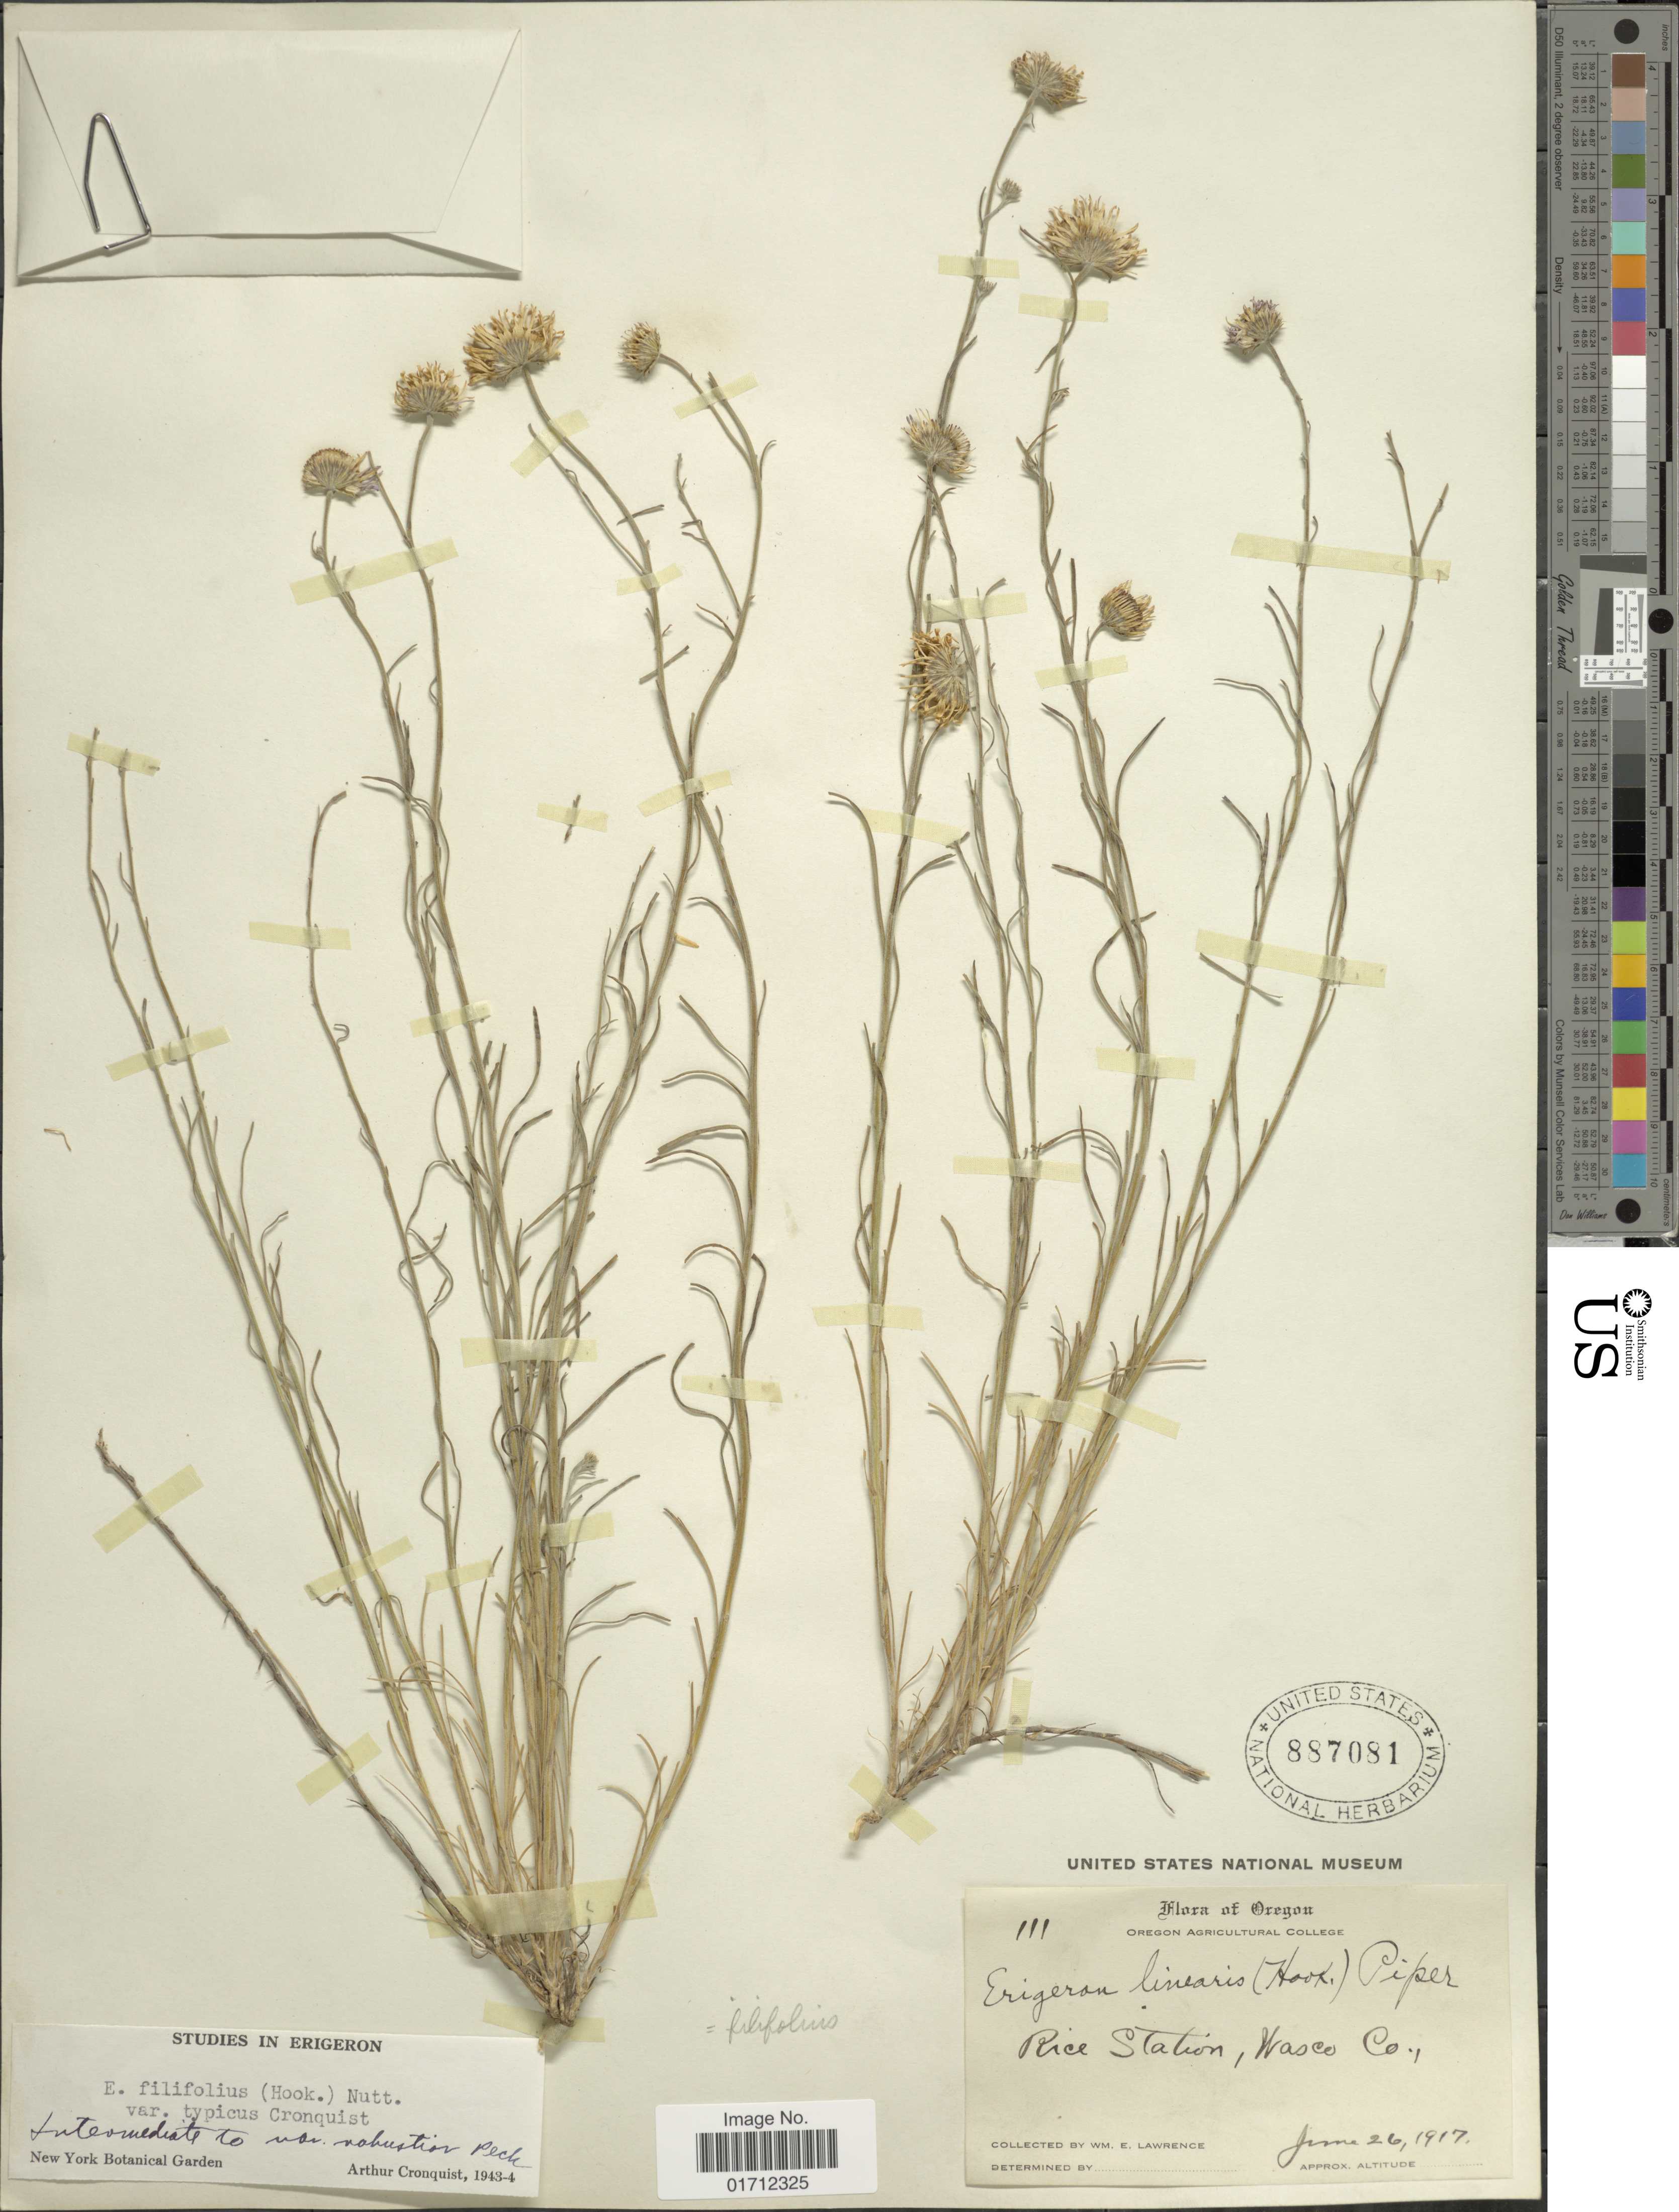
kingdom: Plantae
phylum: Tracheophyta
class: Magnoliopsida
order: Asterales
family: Asteraceae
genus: Erigeron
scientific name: Erigeron filifolius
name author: (Hook.) Nutt.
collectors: W. Lawrence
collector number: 111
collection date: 1917-06-26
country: United States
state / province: Oregon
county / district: Wasco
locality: Rise Station, Wasco Co.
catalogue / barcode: US 887081